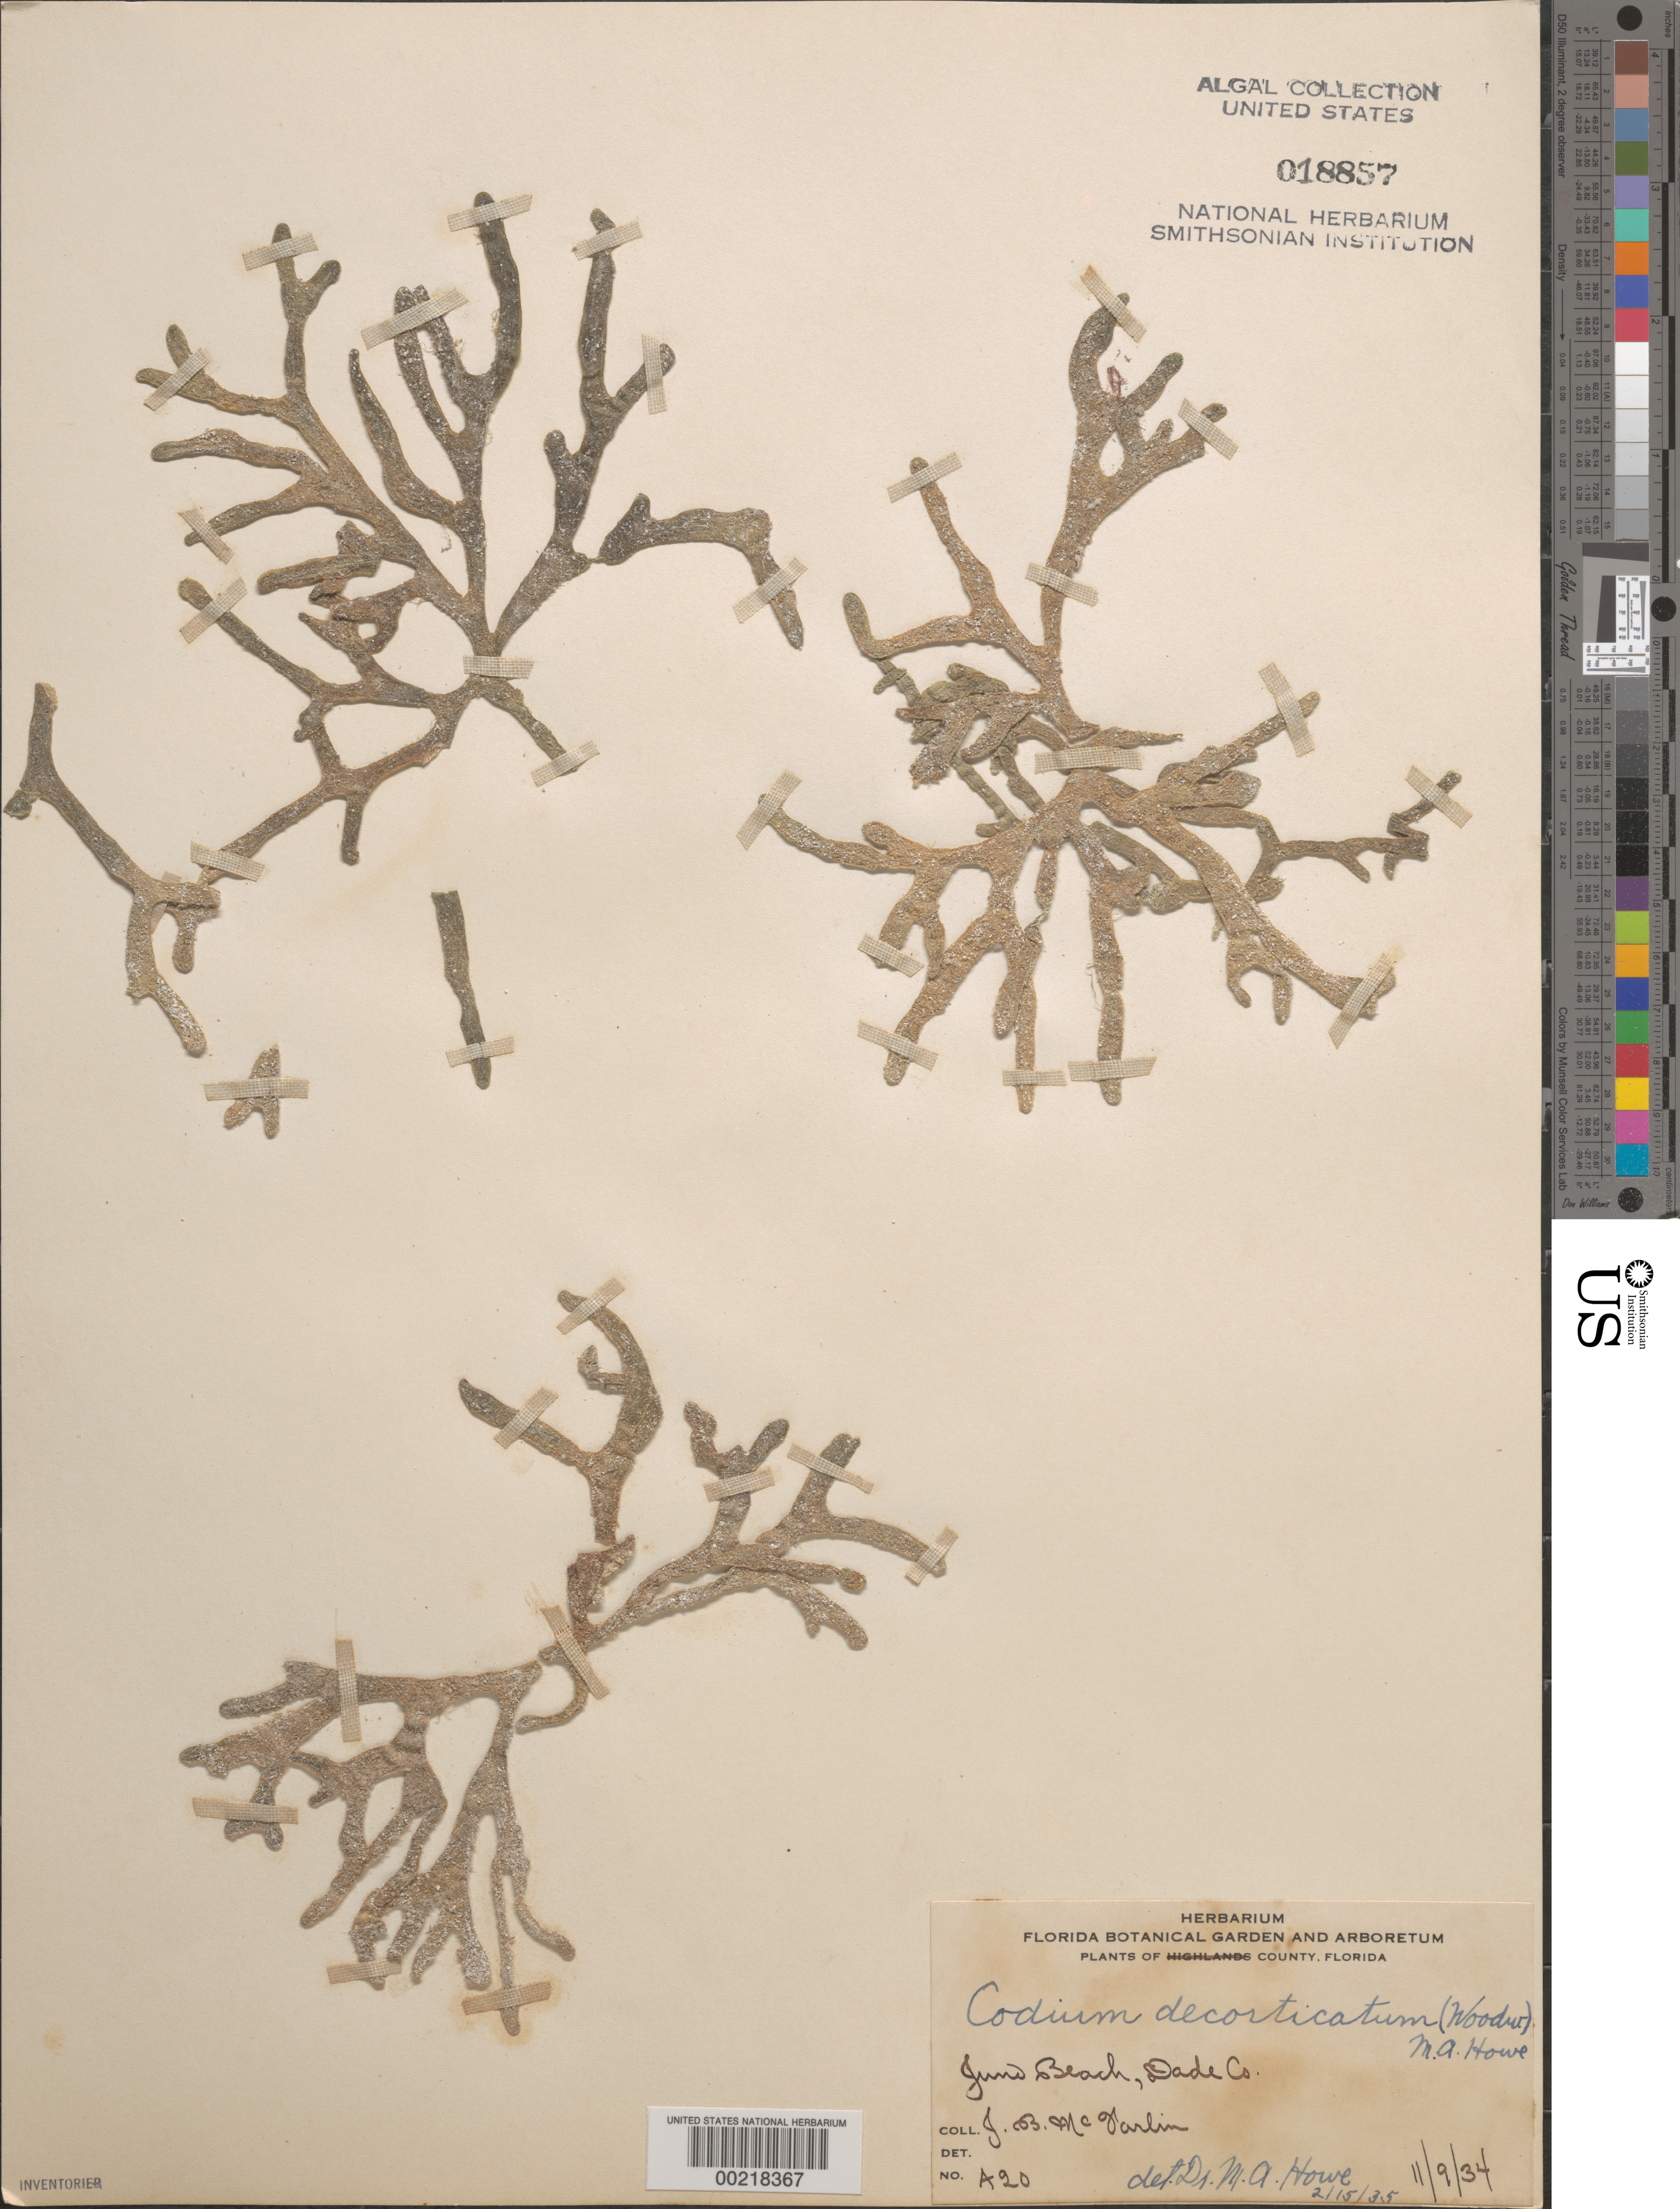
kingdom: Plantae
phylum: Chlorophyta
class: Ulvophyceae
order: Bryopsidales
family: Codiaceae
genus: Codium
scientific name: Codium decorticatum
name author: (Woodw.) M. Howe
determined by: Howe, M. A.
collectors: J. McFarlin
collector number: A20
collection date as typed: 09 Nov 1934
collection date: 1934-11-09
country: United States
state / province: Florida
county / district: Miami-Dade County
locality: Juno Beach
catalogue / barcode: US 18857